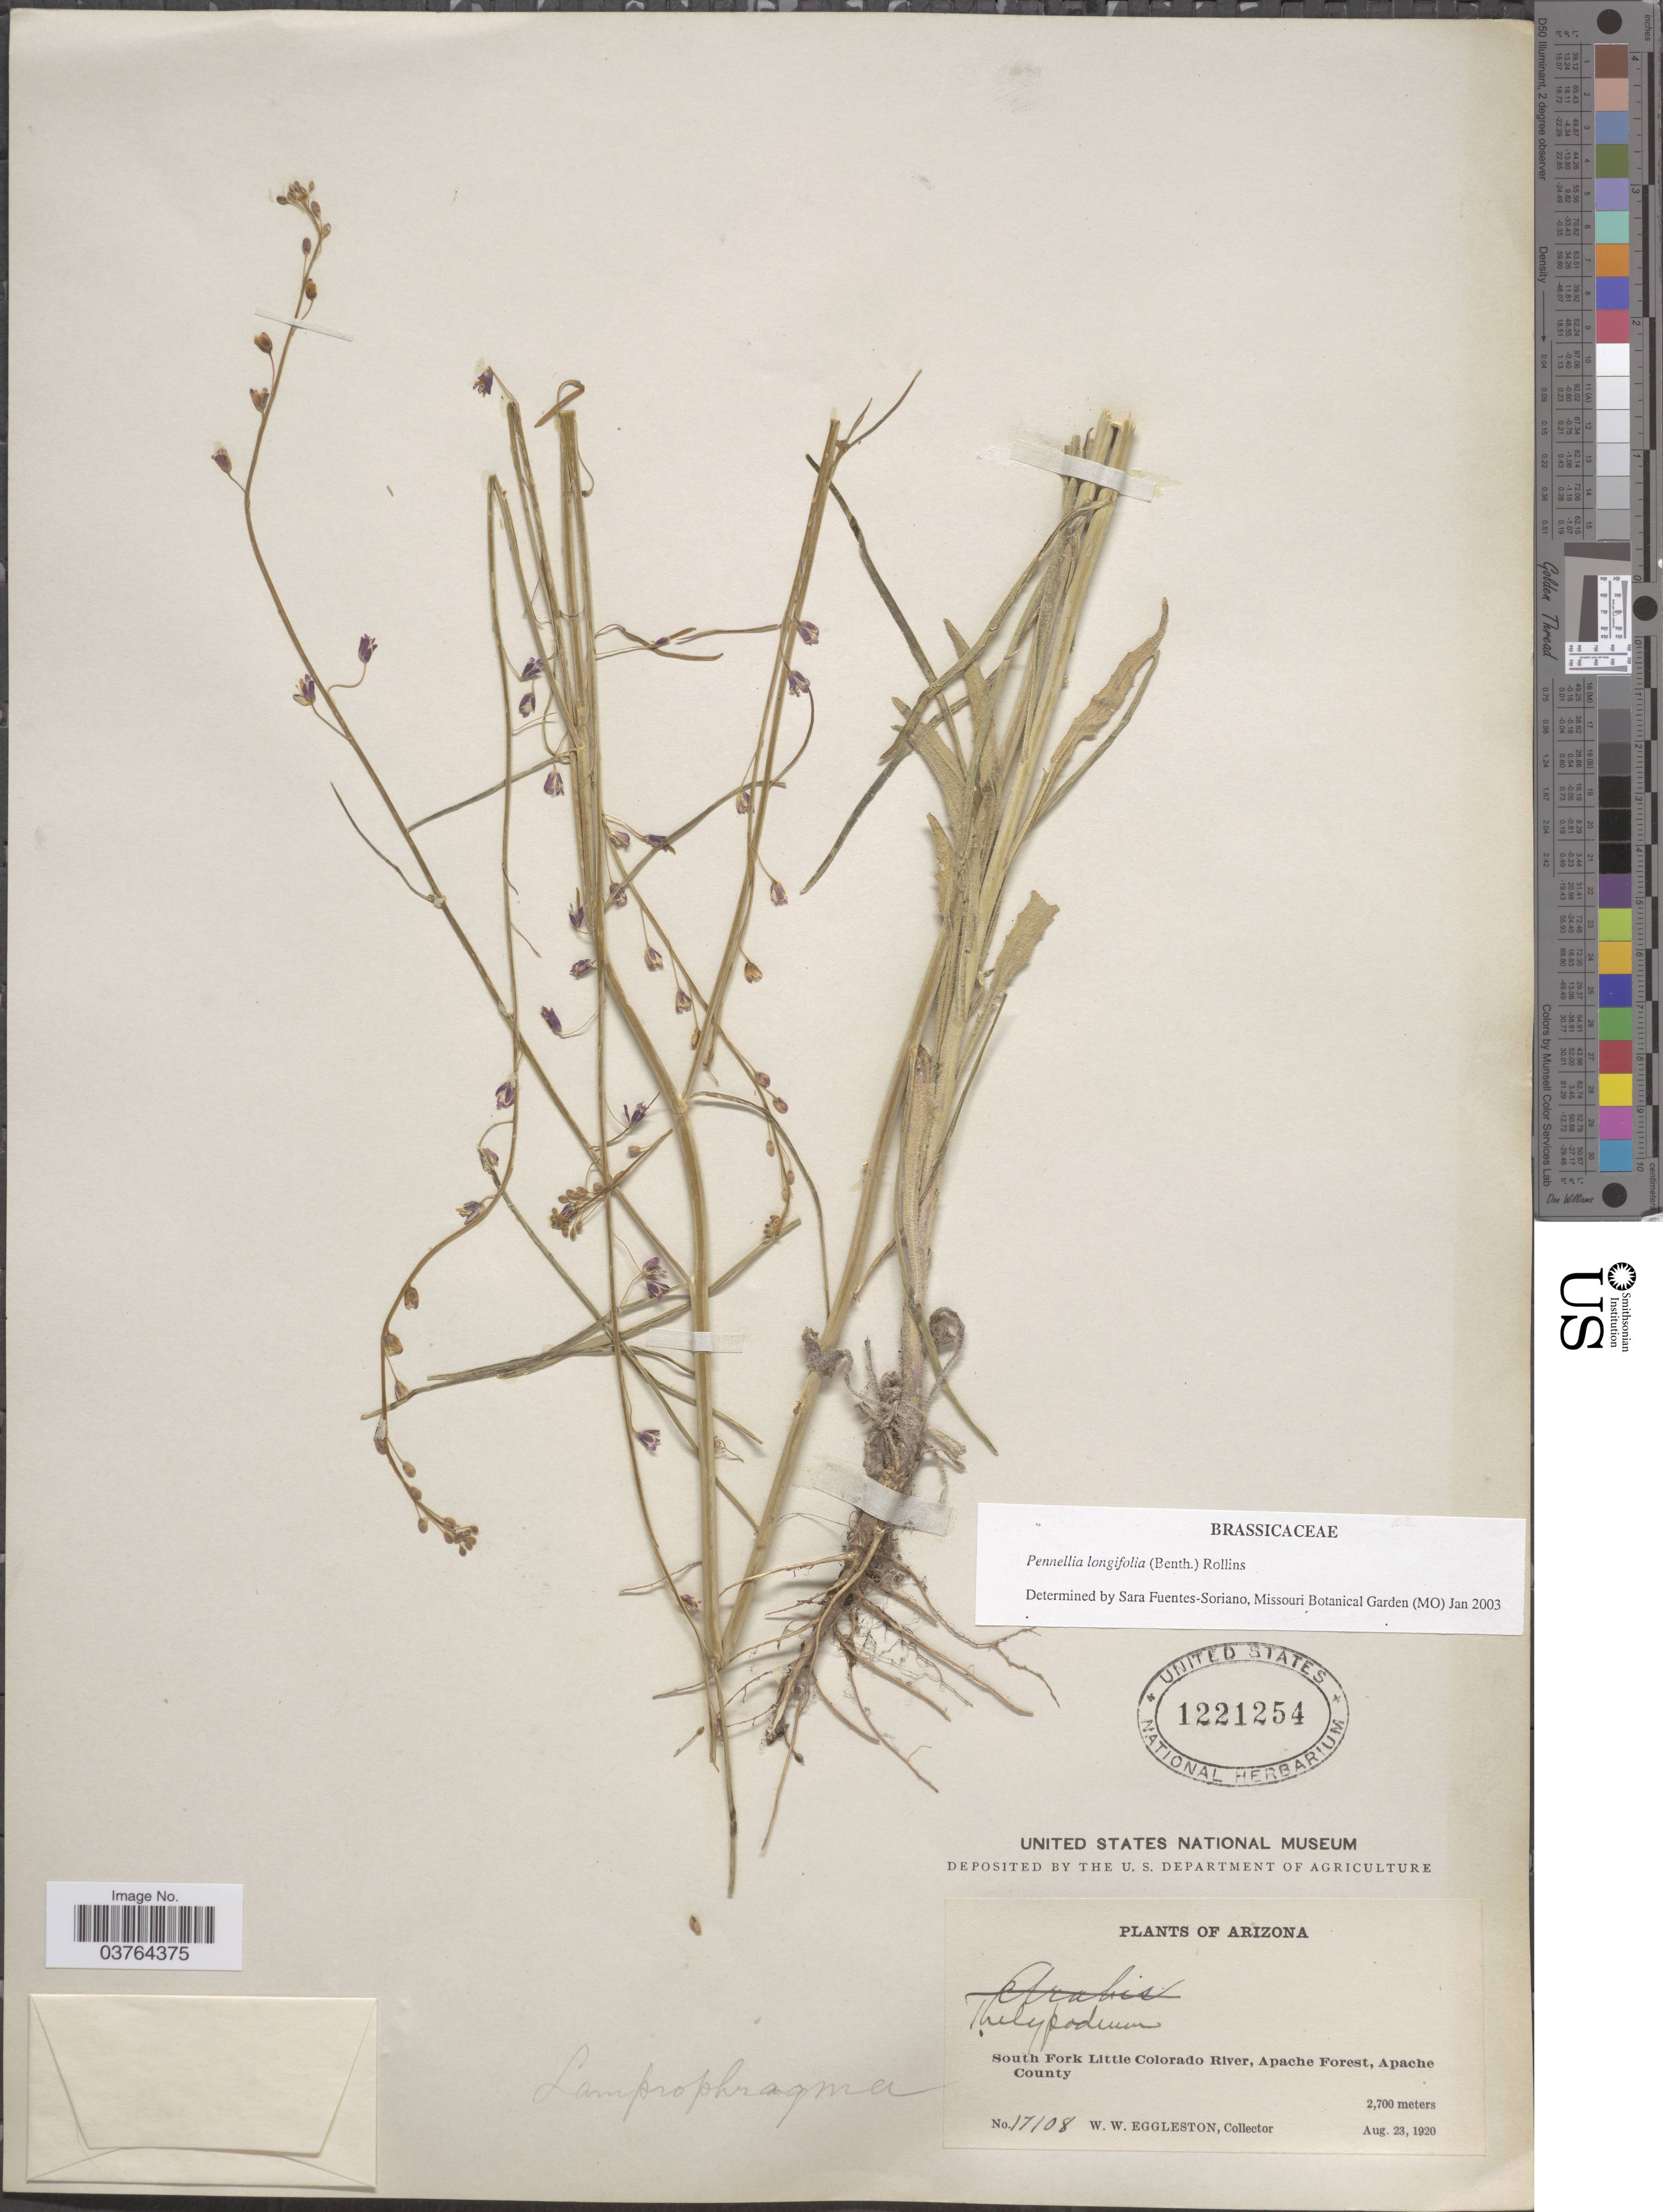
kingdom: Plantae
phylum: Tracheophyta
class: Magnoliopsida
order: Brassicales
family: Brassicaceae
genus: Pennellia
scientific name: Pennellia longifolia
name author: (Benth.) Rollins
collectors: W. W. Eggleston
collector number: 17108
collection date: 1920-08-23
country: United States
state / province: Arizona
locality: South Fork Little Colorado River, Apache Forest, Apache County.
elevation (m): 2700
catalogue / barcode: US 1221254